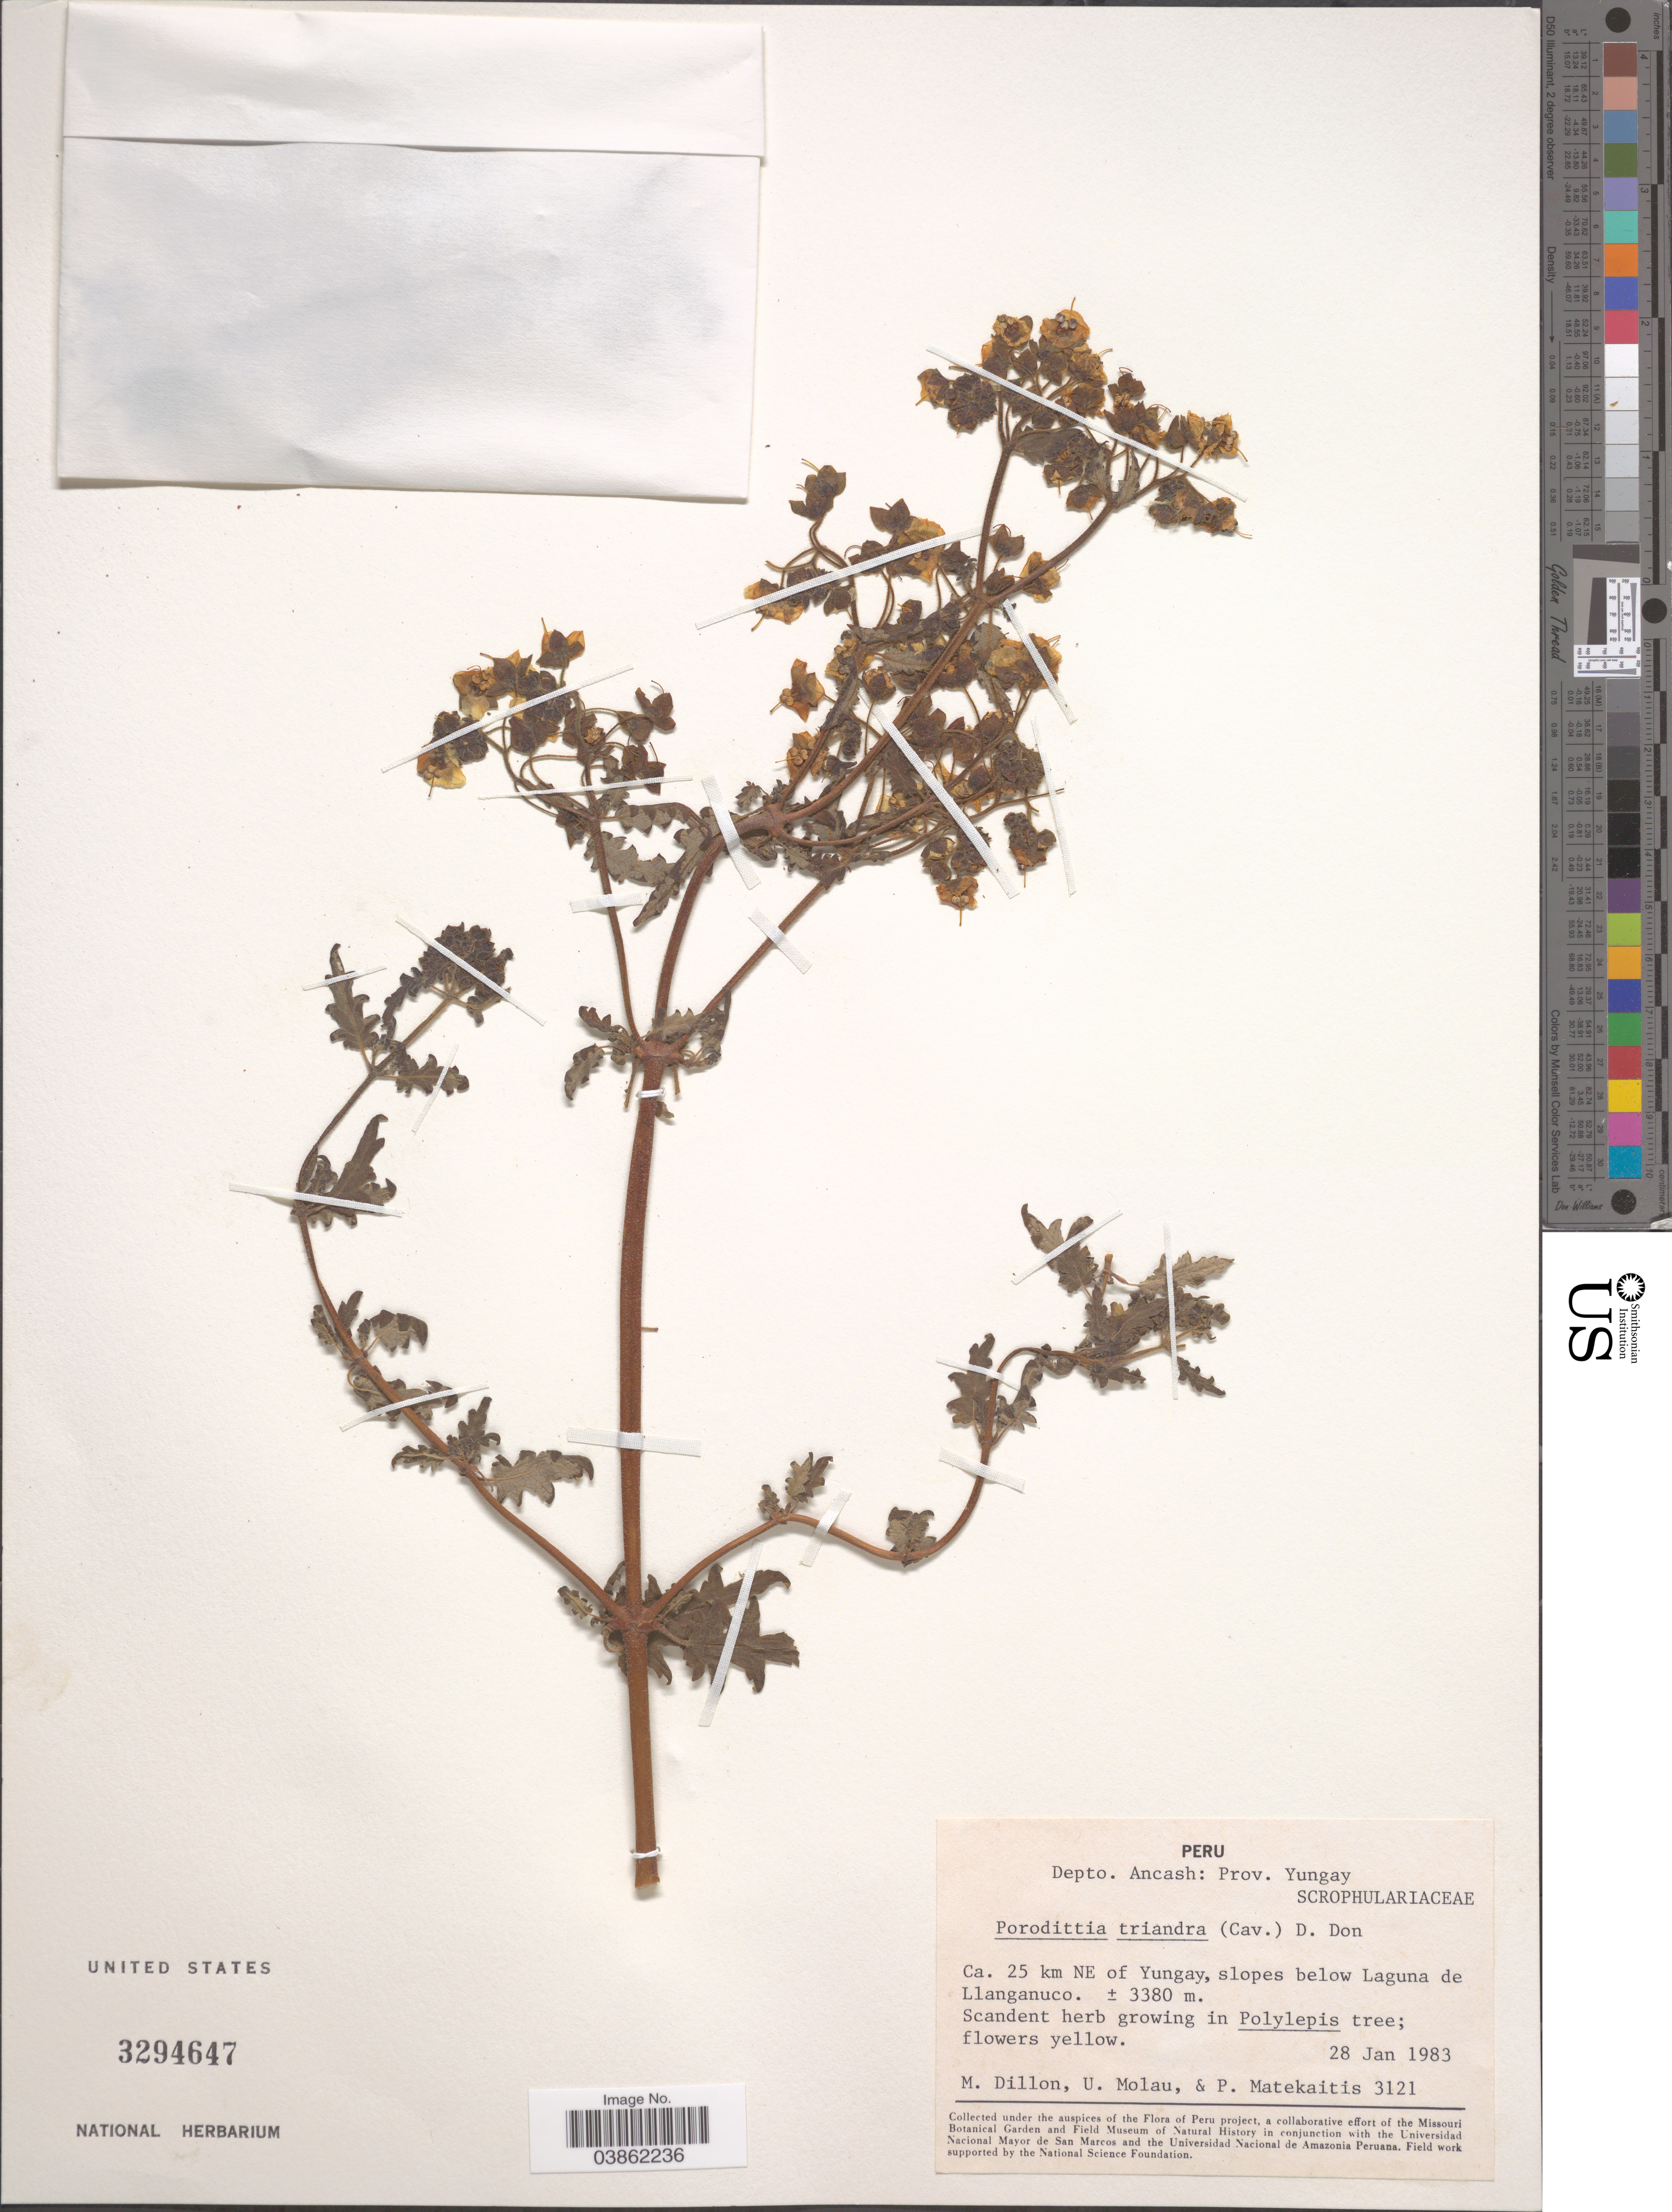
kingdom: Plantae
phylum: Tracheophyta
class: Magnoliopsida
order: Lamiales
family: Calceolariaceae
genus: Porodittia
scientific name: Porodittia triandra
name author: G. Don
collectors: M. O. Dillon, U. Molau & P. Matekaitis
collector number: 3121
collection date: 1983-01-28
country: Peru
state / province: Ancash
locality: Prov. Yungay. Ca. 25 km NE of Yungay, slopes below Laguna de Llanganuco.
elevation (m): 3380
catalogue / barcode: US 3294647